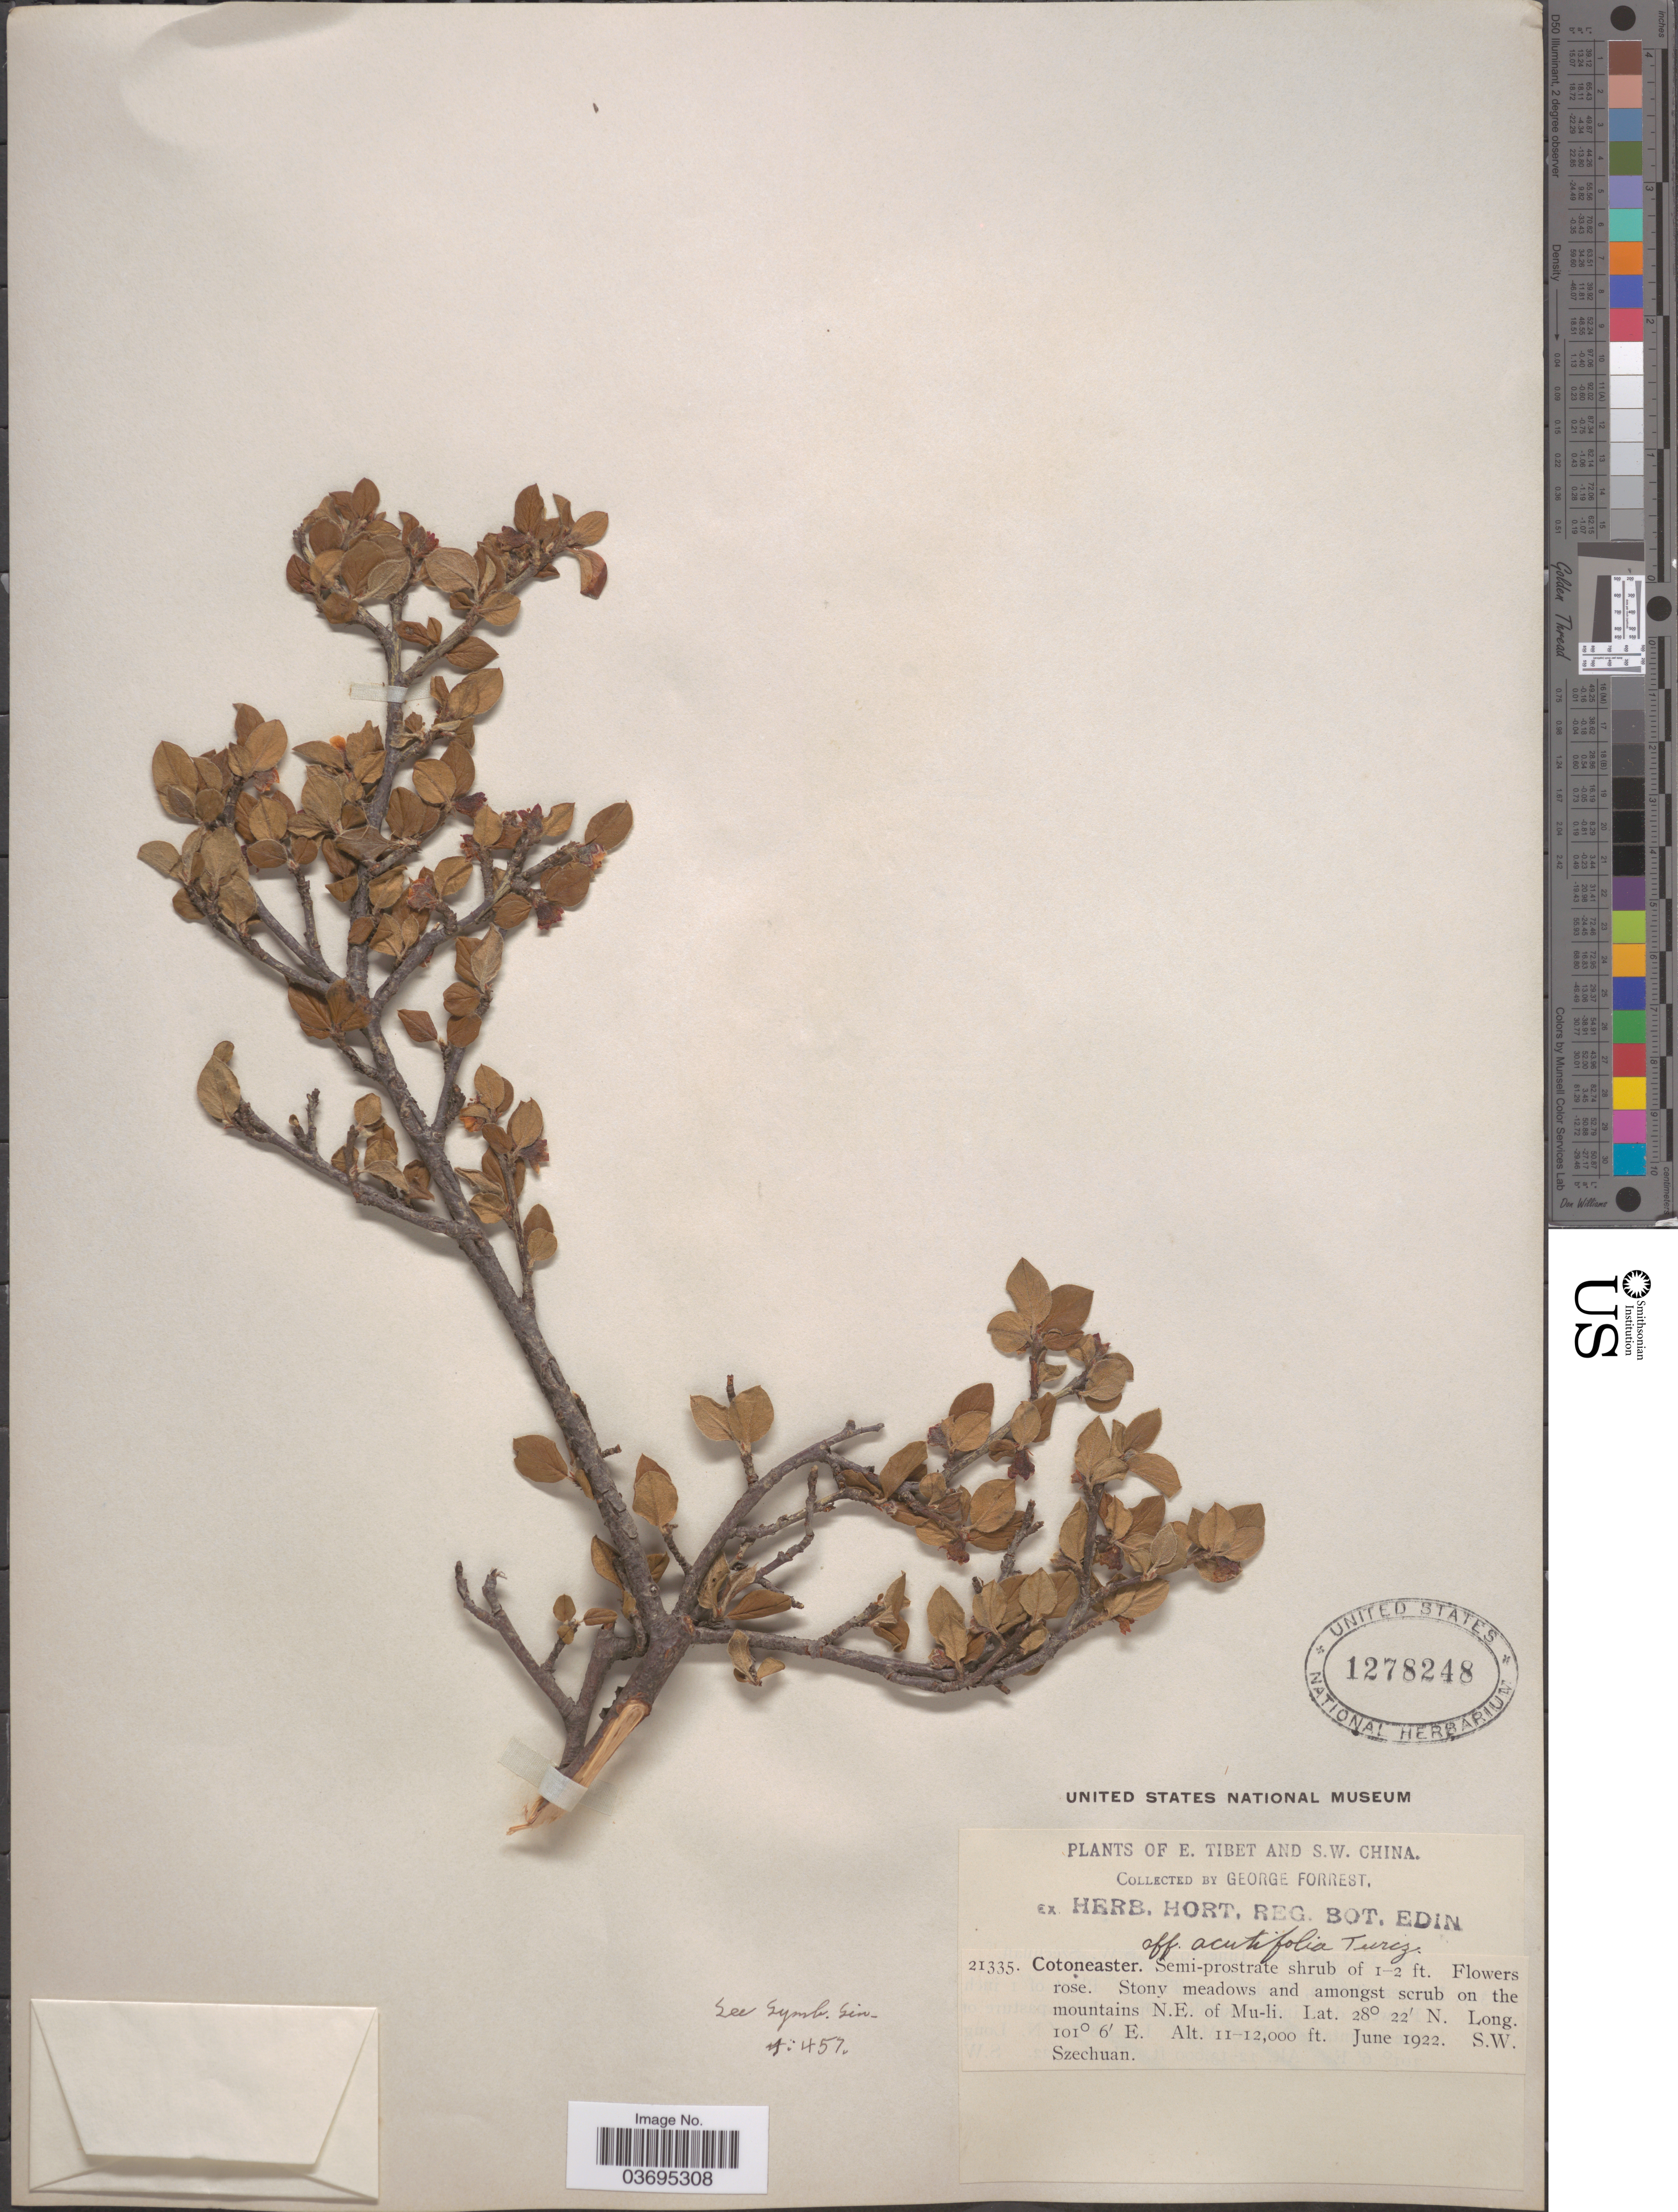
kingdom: Plantae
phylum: Tracheophyta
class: Magnoliopsida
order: Rosales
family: Rosaceae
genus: Cotoneaster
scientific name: Cotoneaster acutifolius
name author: Turcz.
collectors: G. Forrest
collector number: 21335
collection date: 1922-06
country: China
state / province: Sichuan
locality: Stony meadows and amongst scrub on the mountains N.E. of Mu-li. S.W. Szechuan.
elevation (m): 3353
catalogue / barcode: US 1278248